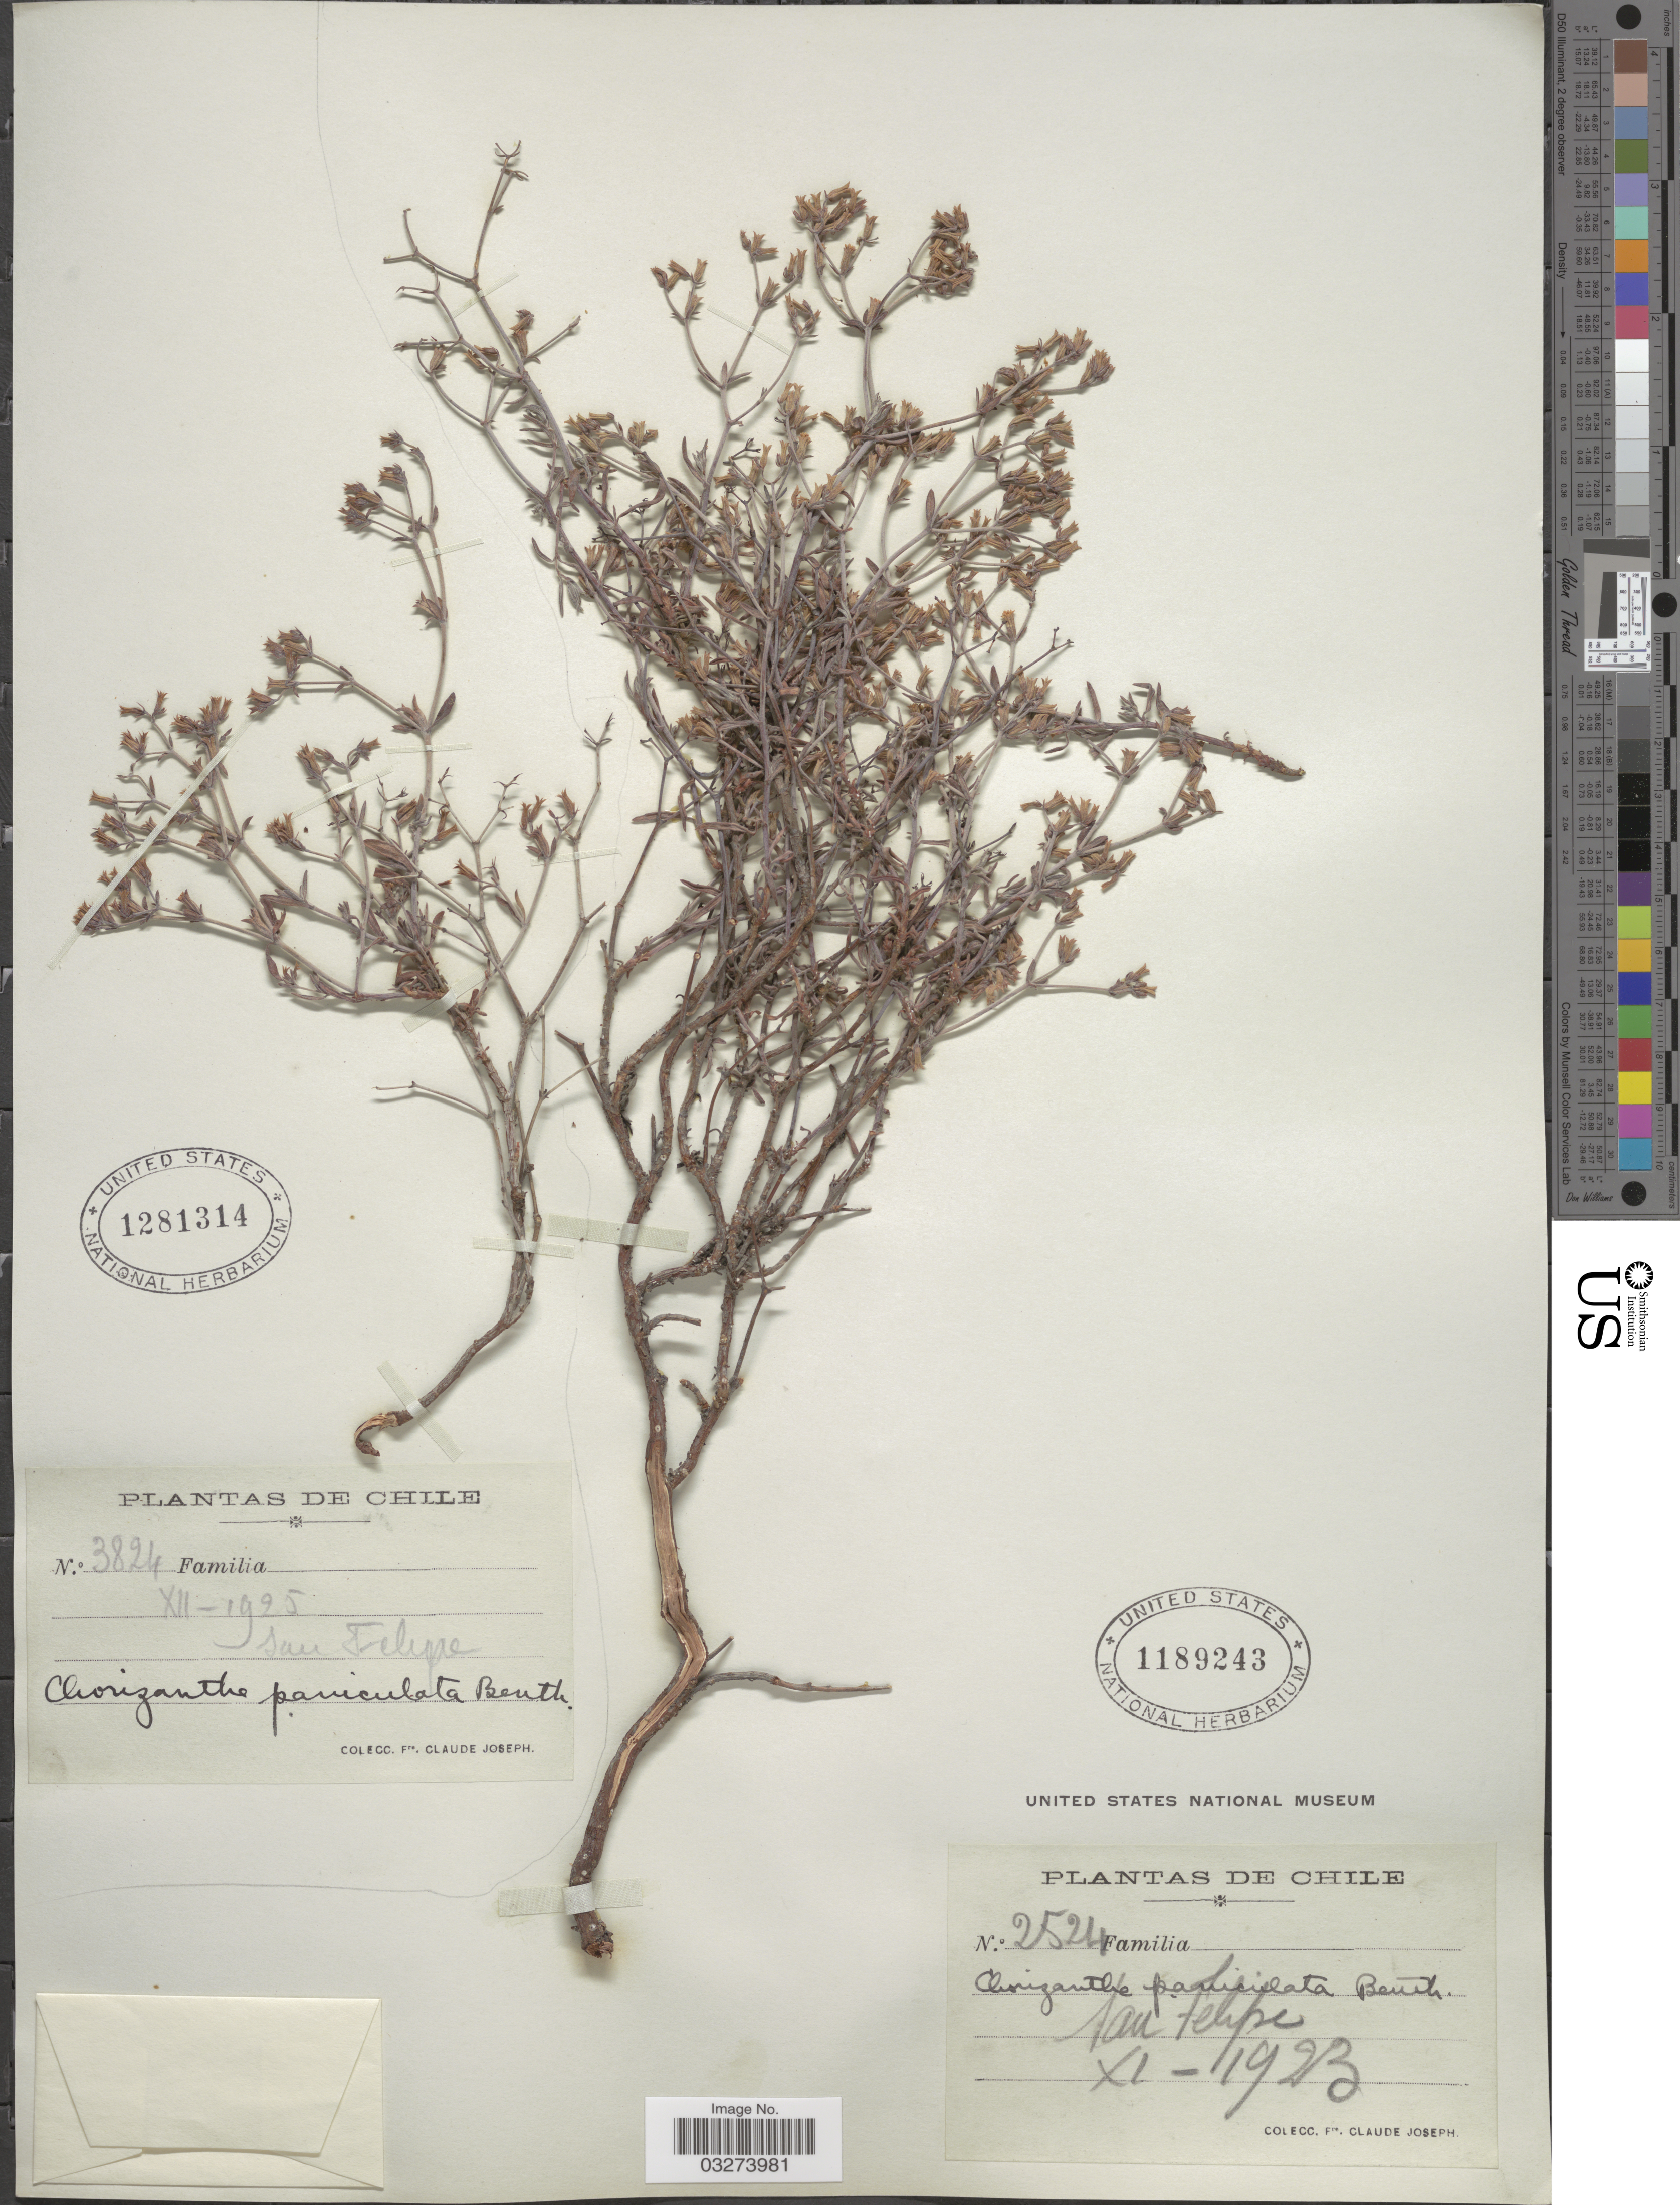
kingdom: Plantae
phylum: Tracheophyta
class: Magnoliopsida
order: Caryophyllales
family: Polygonaceae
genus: Chorizanthe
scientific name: Chorizanthe paniculata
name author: Benth.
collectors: Bro. Claude-Joseph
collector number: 2524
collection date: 1923-11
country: Chile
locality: San Felipe.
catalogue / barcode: US 1189243